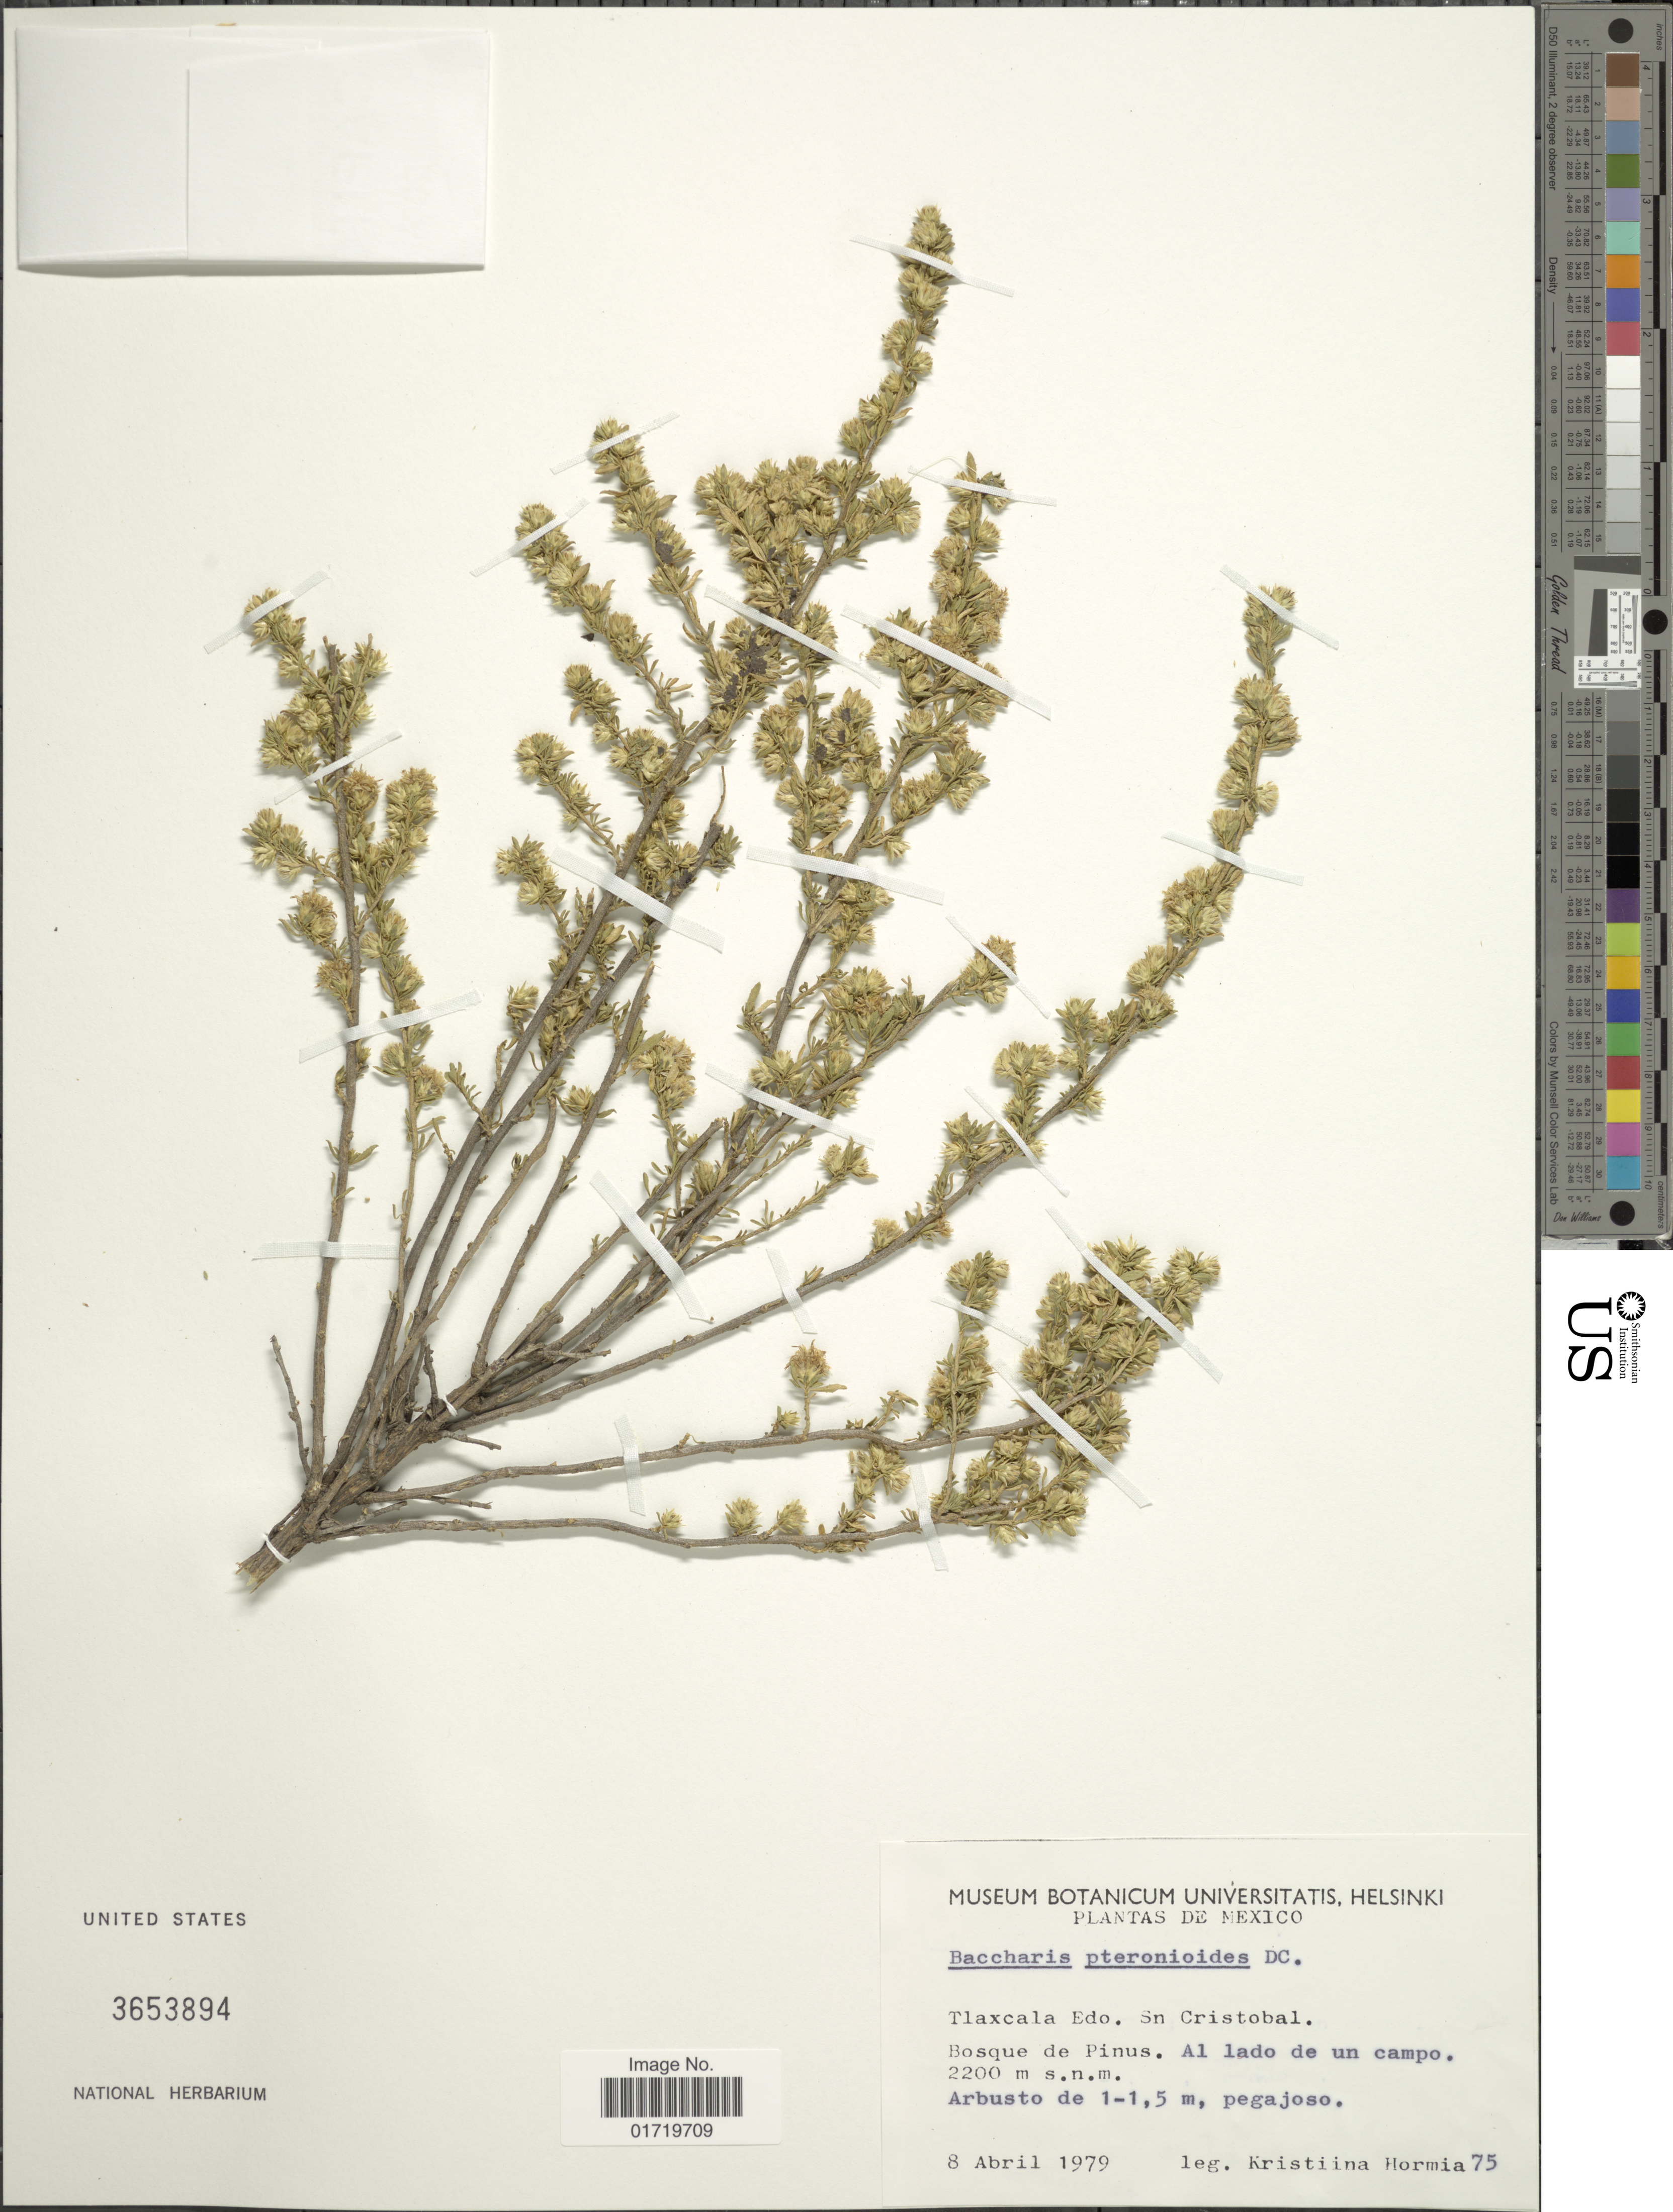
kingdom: Plantae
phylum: Tracheophyta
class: Magnoliopsida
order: Asterales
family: Asteraceae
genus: Baccharis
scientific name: Baccharis pteronioides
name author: DC.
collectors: K. Hormia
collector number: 75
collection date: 1979-04-08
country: Mexico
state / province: Tlaxcala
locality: Tlaxcala Rdo. Sn Cristobal, Bosque de Pinus, Al lado de un campo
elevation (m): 2200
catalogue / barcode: US 3653894